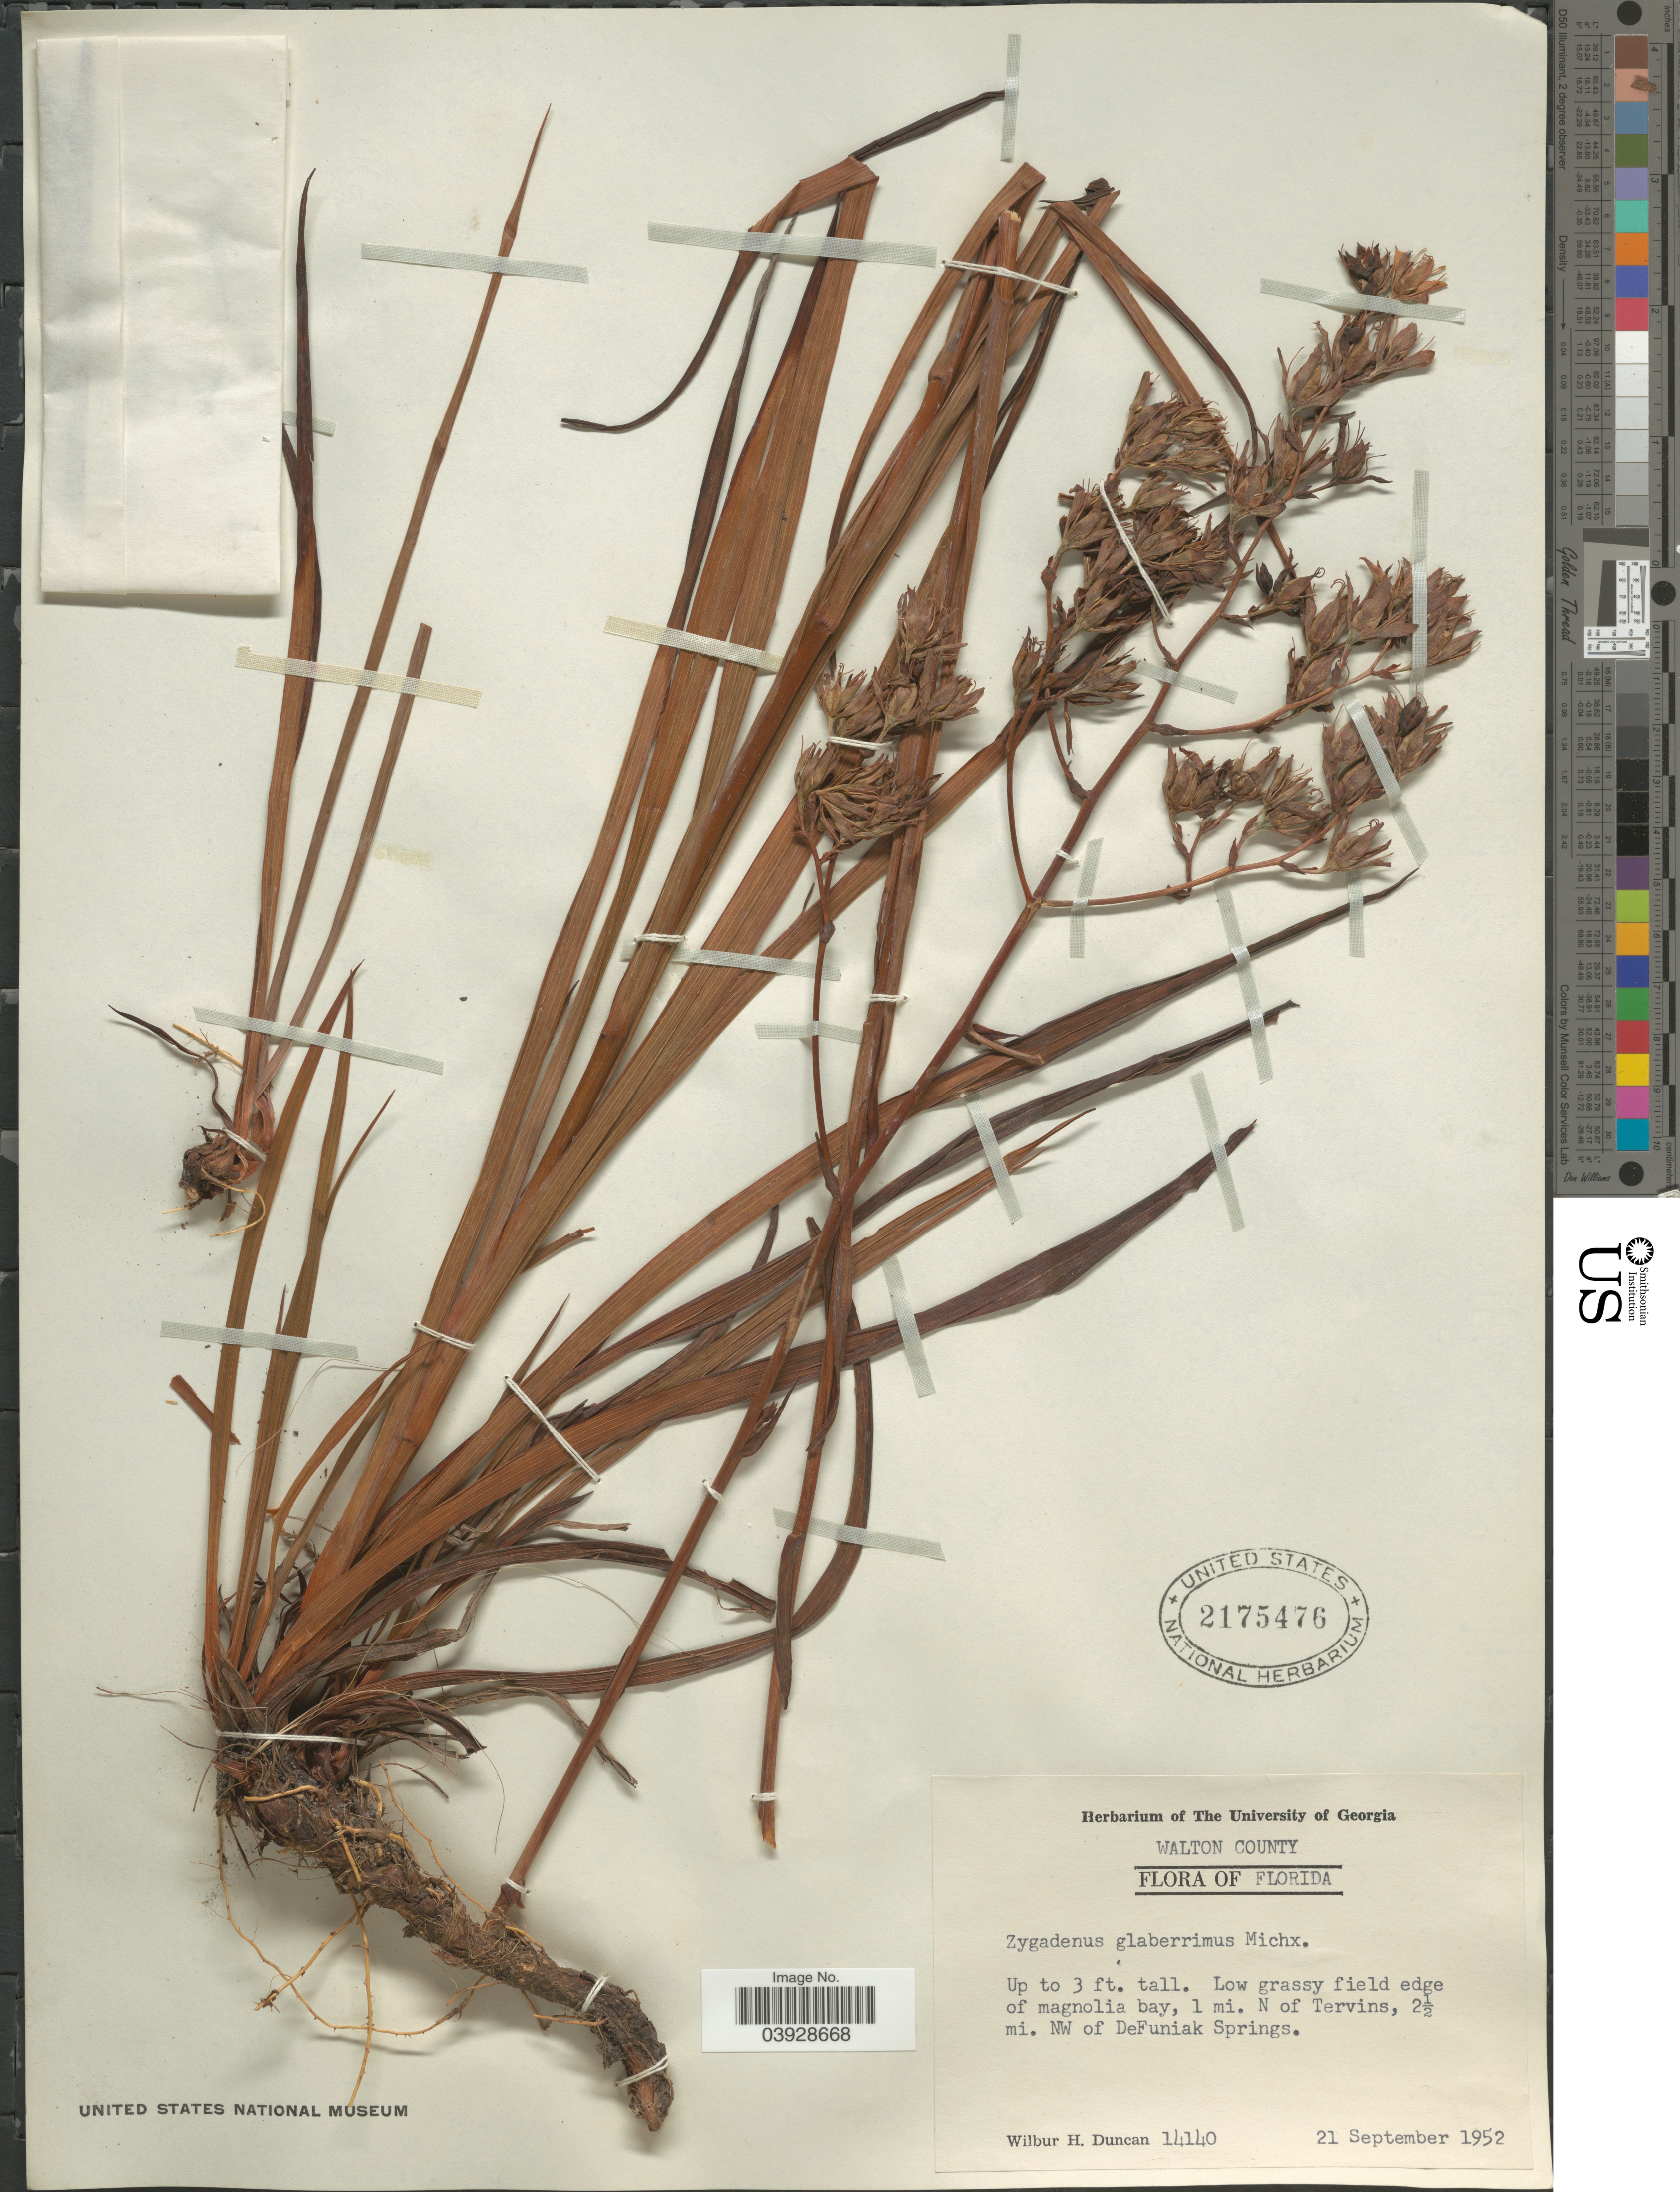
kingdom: Plantae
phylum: Tracheophyta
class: Liliopsida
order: Liliales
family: Melanthiaceae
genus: Zigadenus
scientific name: Zigadenus glaberrimus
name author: Michx.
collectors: W. H. Duncan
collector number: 14140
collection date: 1952-09-21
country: United States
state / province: Florida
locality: Walton County. Low grassy field edge of magnolia bay, 1 mi. N of Tervins, 2½ mi. NW of DeFunk Springs.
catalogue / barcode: US 2175476